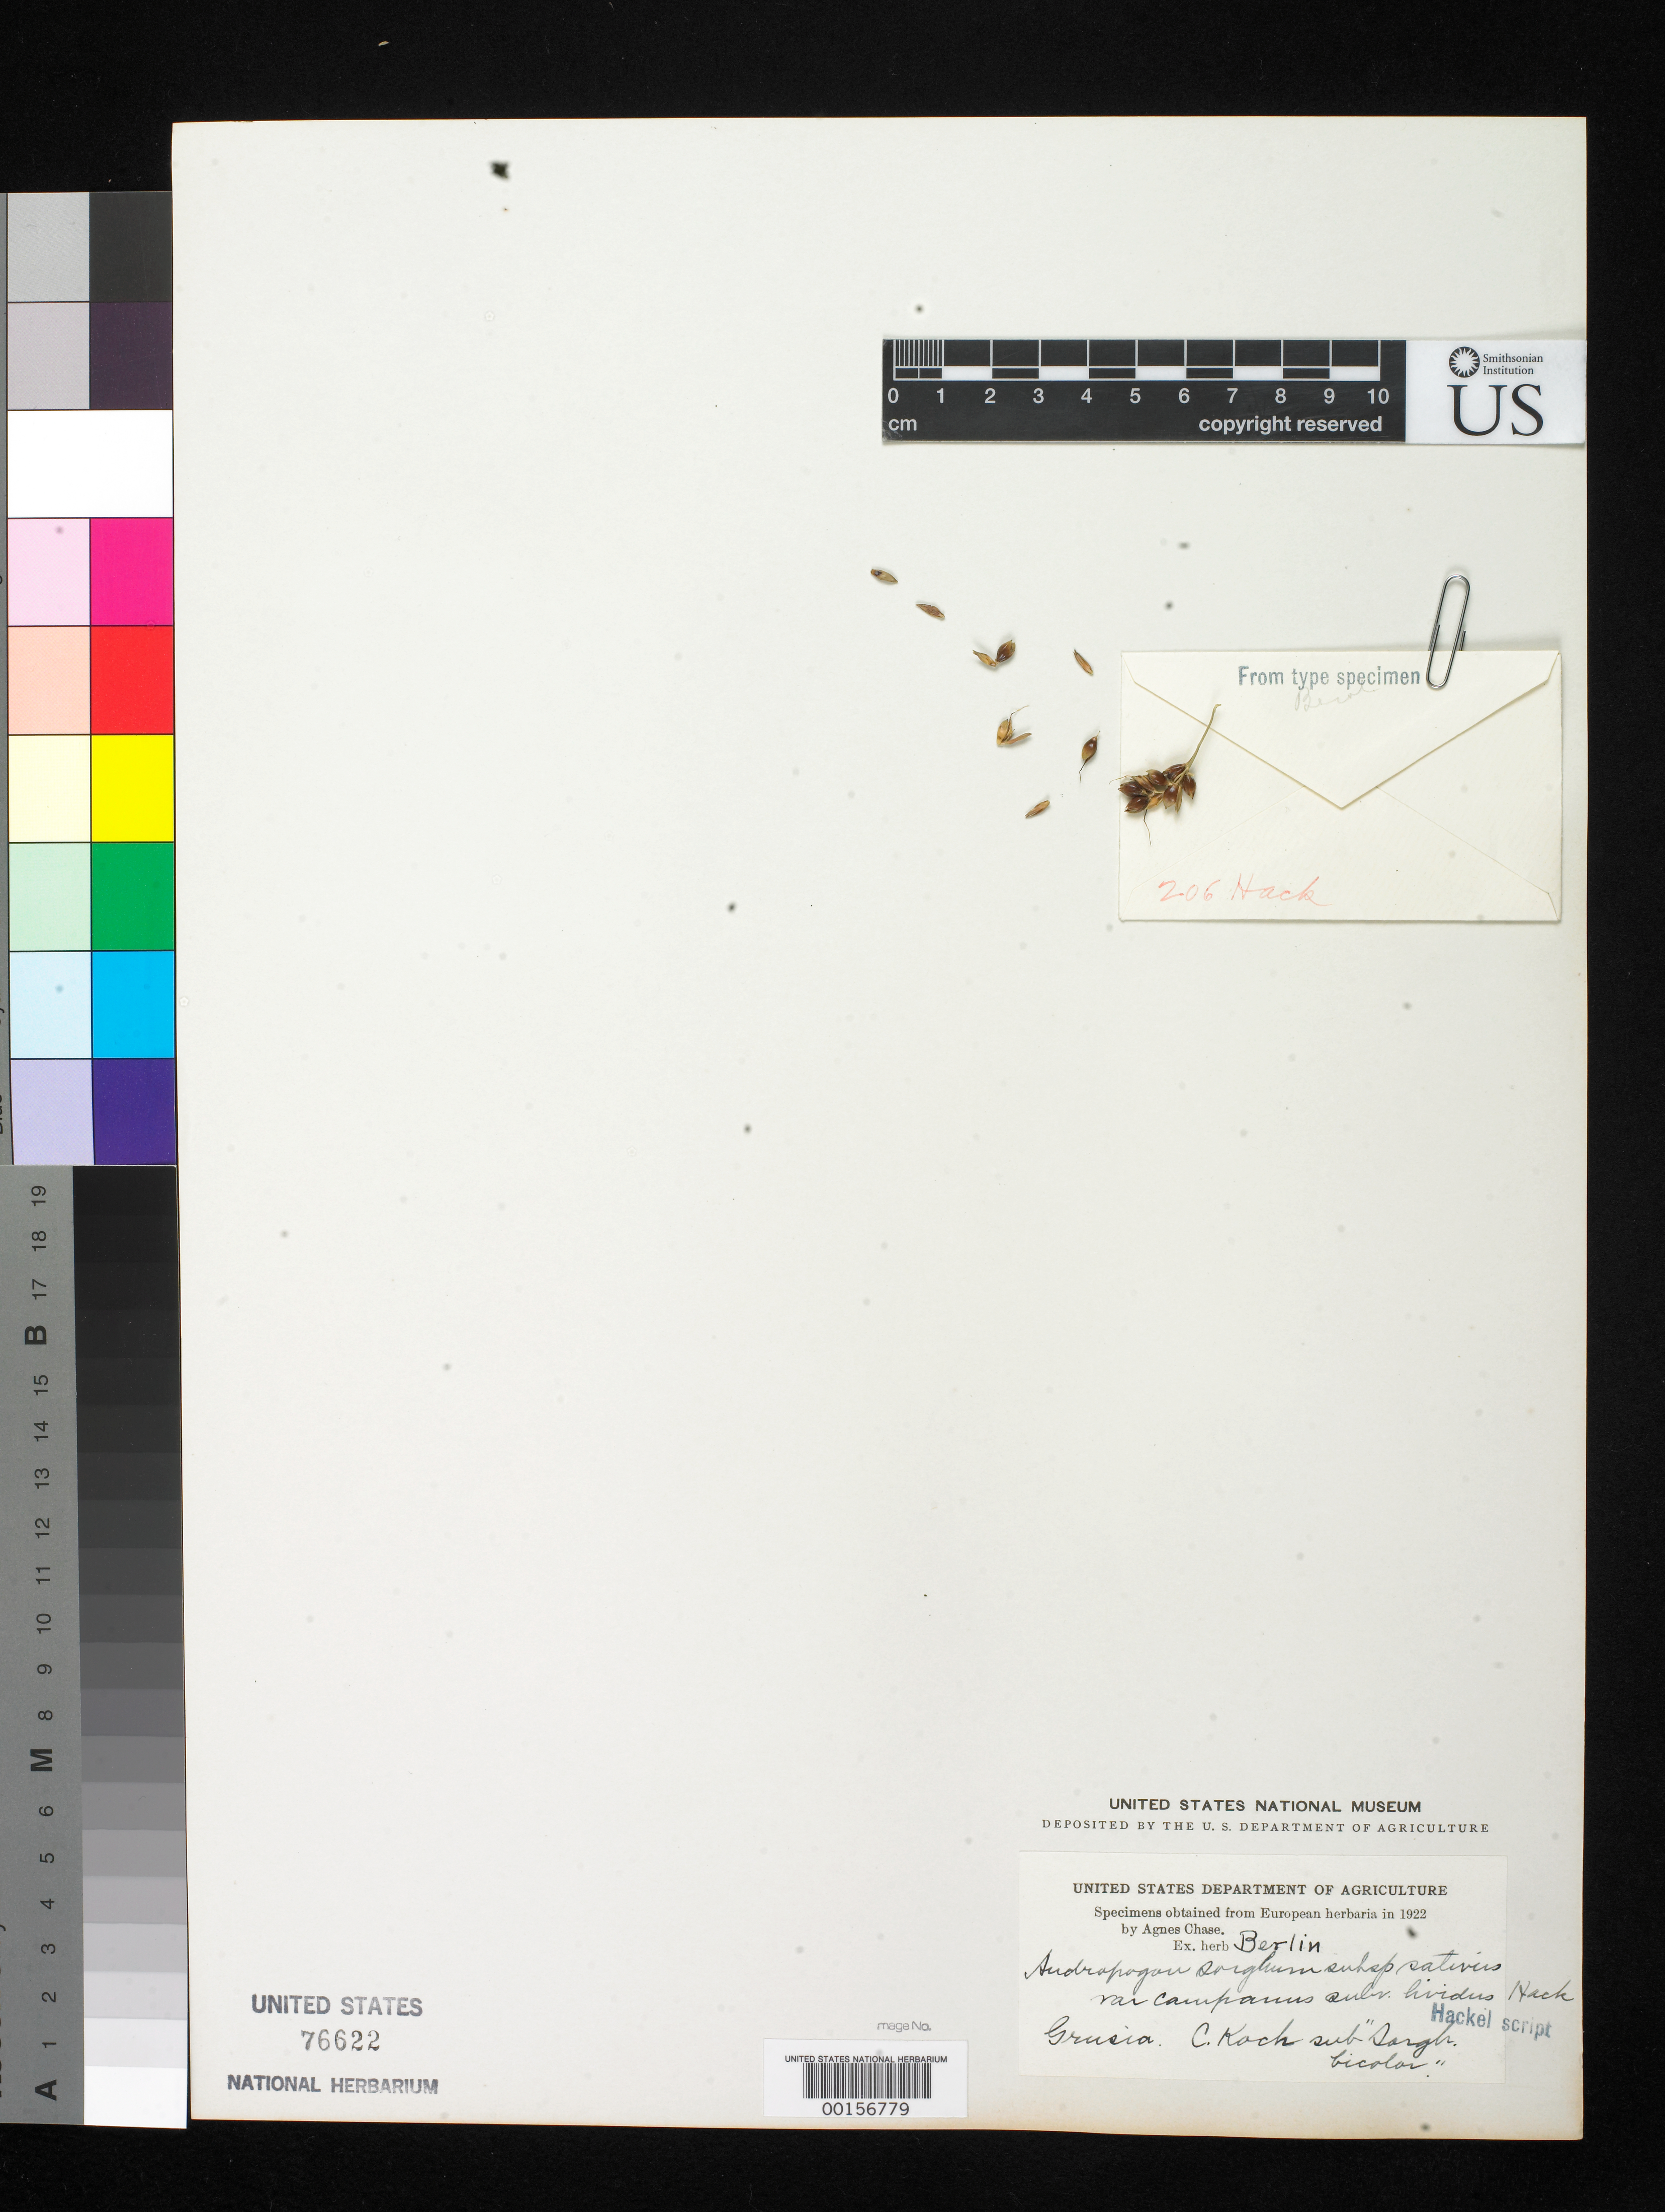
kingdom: Plantae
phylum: Tracheophyta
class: Liliopsida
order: Poales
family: Poaceae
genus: Andropogon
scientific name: Andropogon sorghum subsp. sativus subvar. lividus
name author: Hack. in A. DC.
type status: Type Fragment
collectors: K. H. Koch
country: Georgia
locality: Grusia.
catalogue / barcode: US 76622